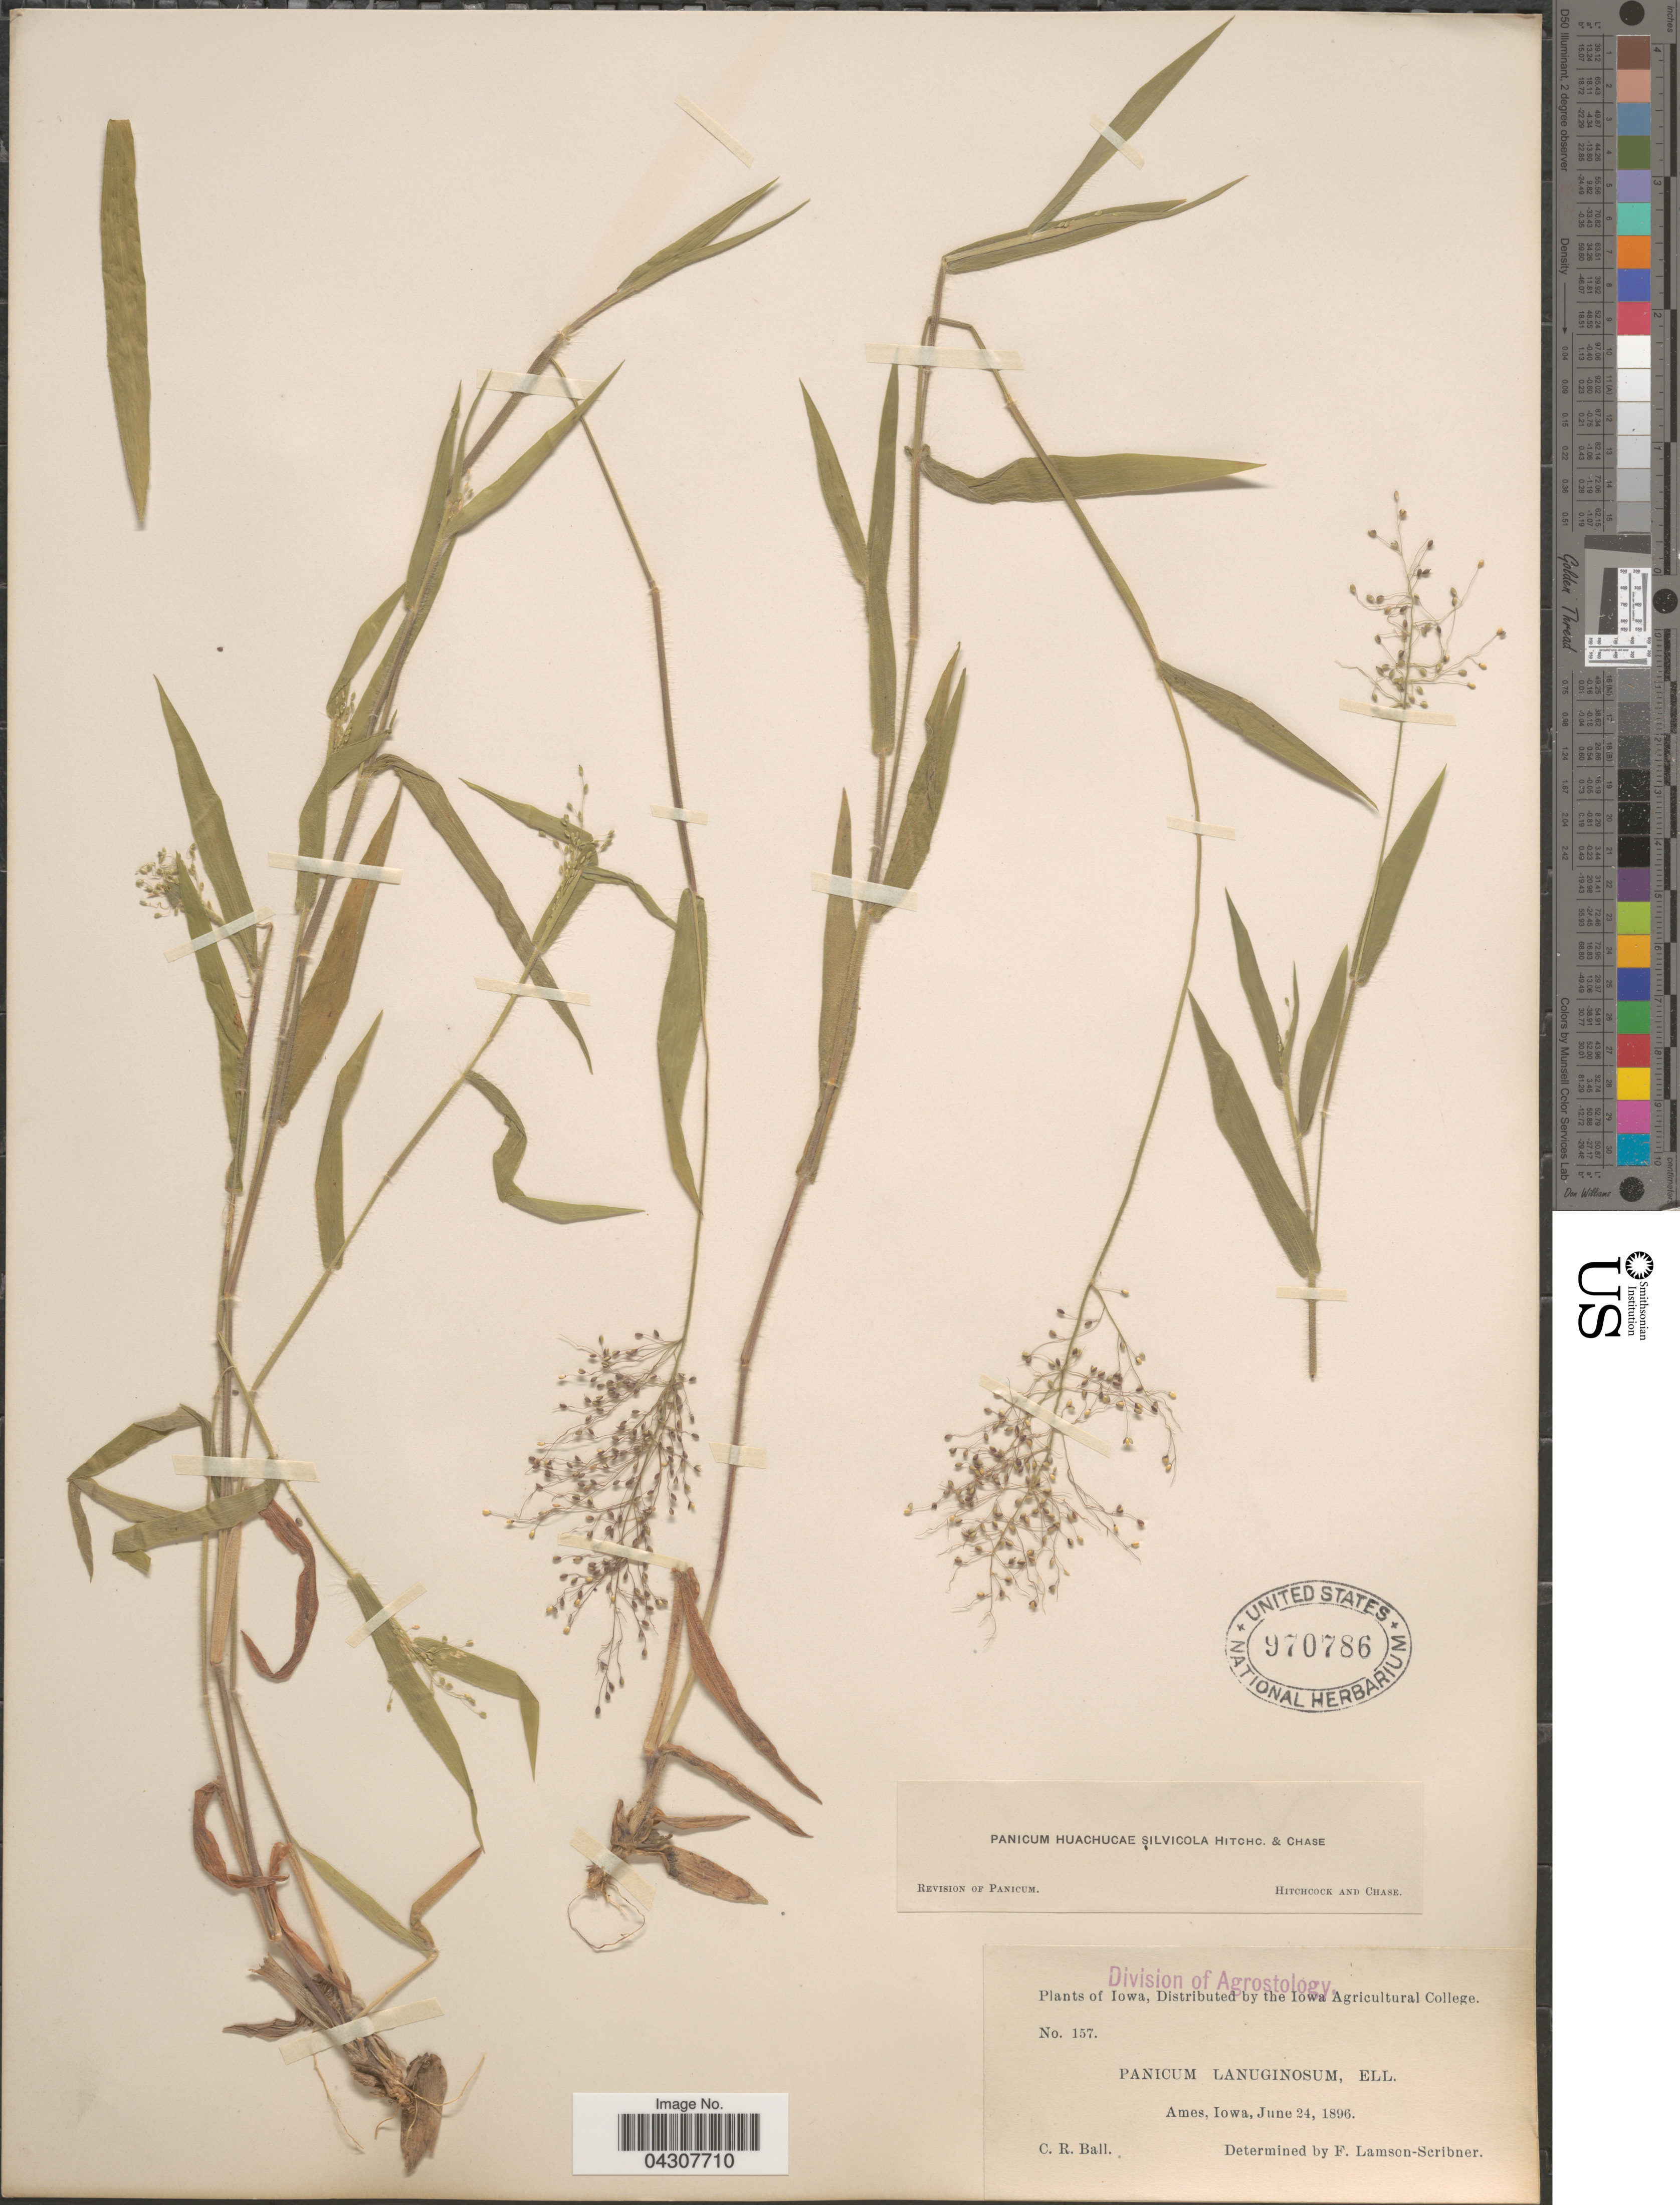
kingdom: Plantae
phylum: Tracheophyta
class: Liliopsida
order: Poales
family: Poaceae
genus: Dichanthelium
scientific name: Dichanthelium acuminatum var. acuminatum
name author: (Sw.) Gould & C.A. Clark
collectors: C. R. Ball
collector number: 157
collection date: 1896-06-24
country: United States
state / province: Iowa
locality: Ames.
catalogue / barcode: US 970786